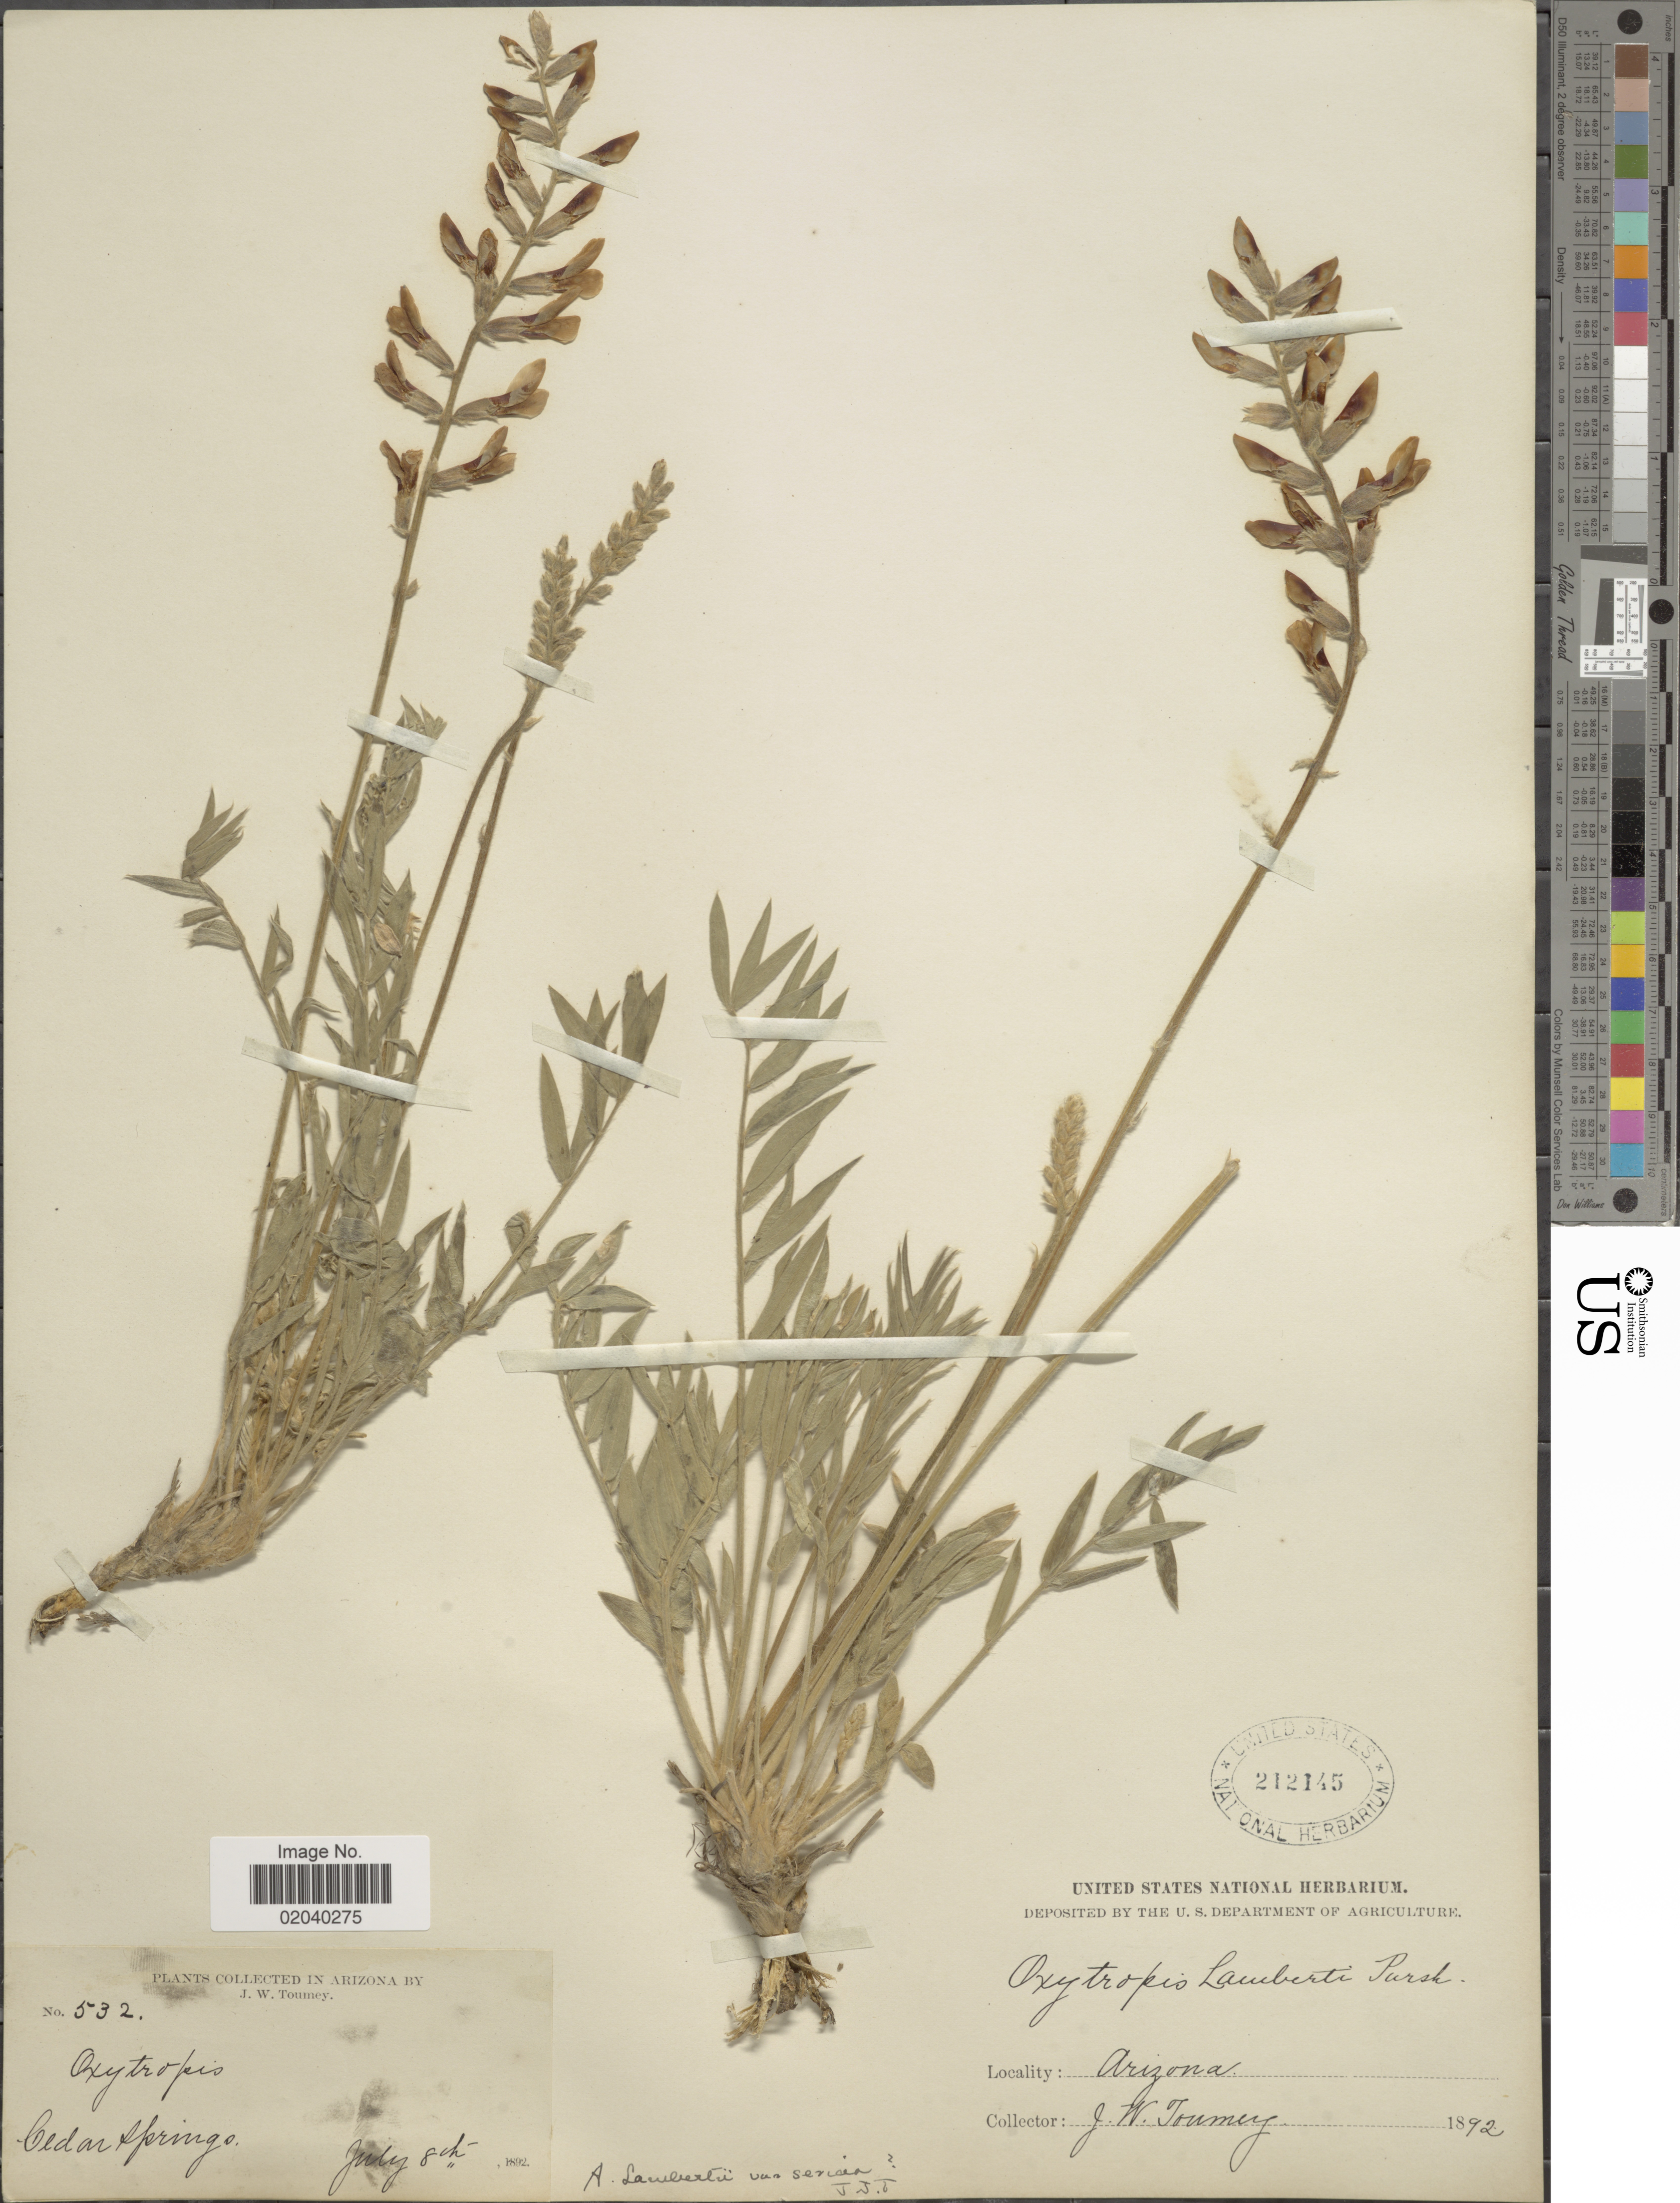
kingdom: Plantae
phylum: Tracheophyta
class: Magnoliopsida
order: Fabales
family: Fabaceae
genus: Oxytropis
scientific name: Oxytropis sericea var. sericea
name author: Nutt.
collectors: J. W. Toumey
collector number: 532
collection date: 1892-07-08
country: United States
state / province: Arizona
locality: Cedar Springs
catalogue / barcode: US 212145